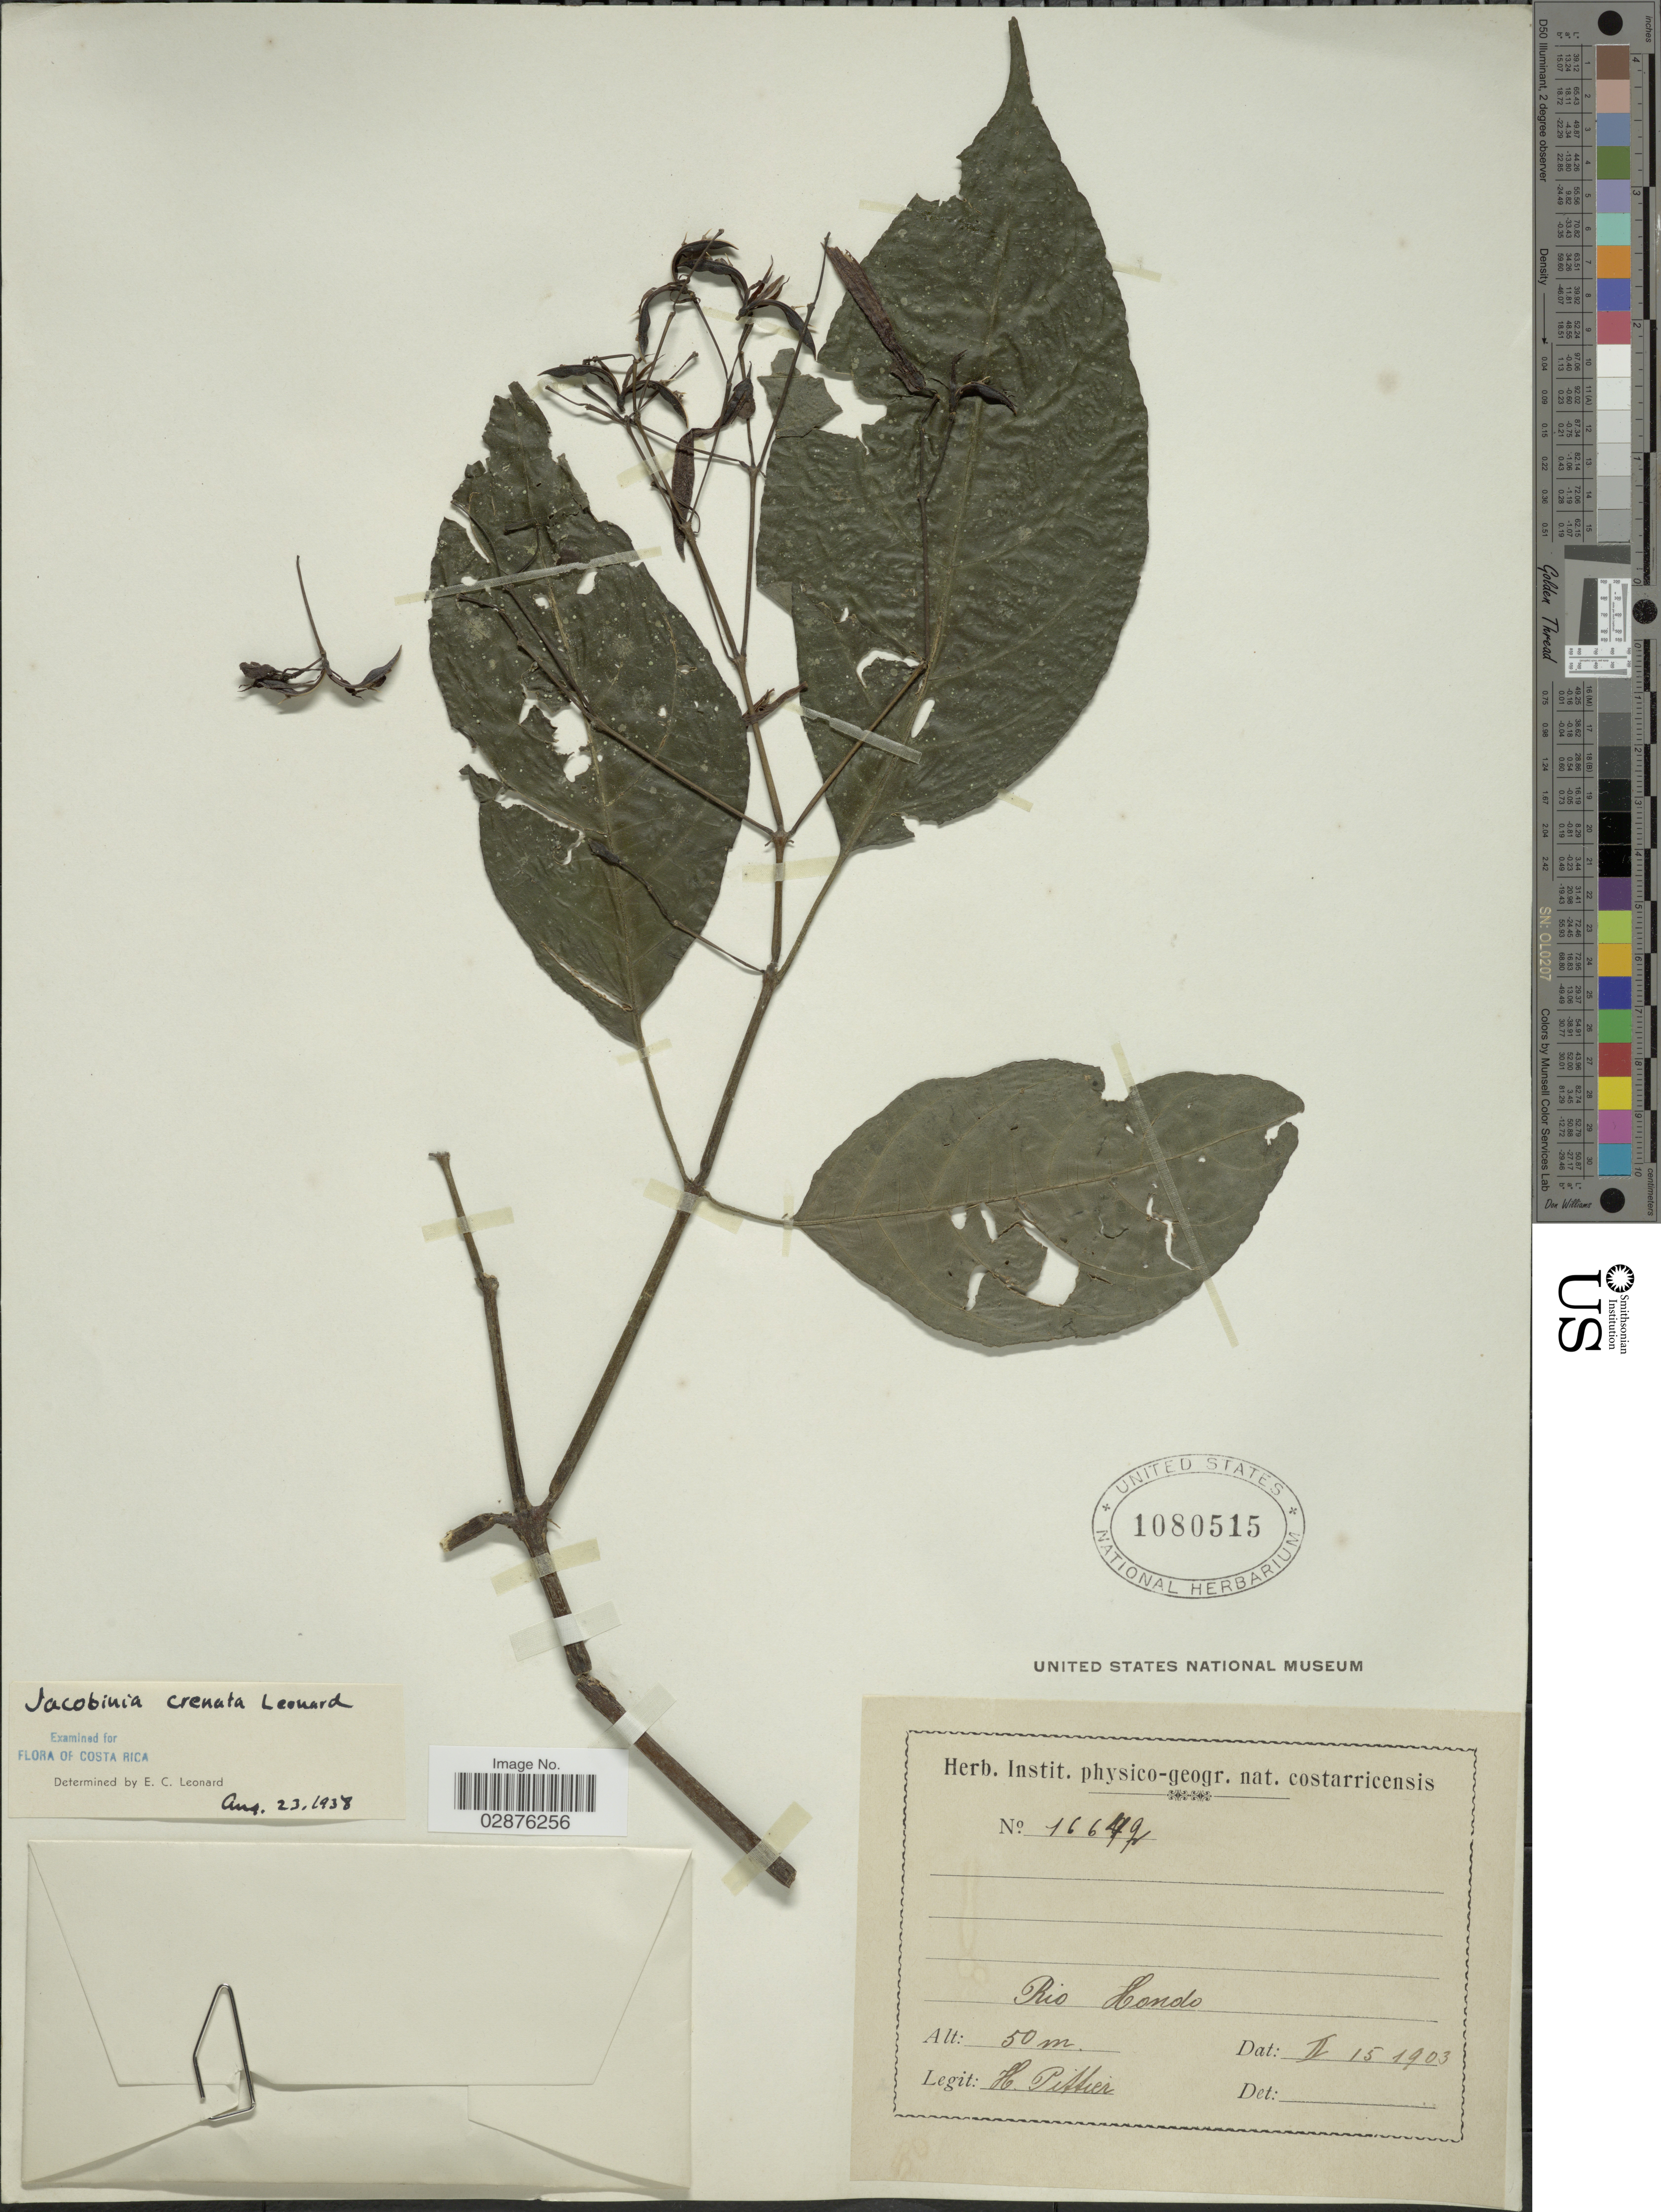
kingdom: Plantae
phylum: Tracheophyta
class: Magnoliopsida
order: Lamiales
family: Acanthaceae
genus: Justicia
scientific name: Justicia crenata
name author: (Leonard) Durkee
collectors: H. F. Pittier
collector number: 16642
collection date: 1903-02-15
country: Costa Rica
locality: Rio Hondo.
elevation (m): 50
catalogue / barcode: US 1080515